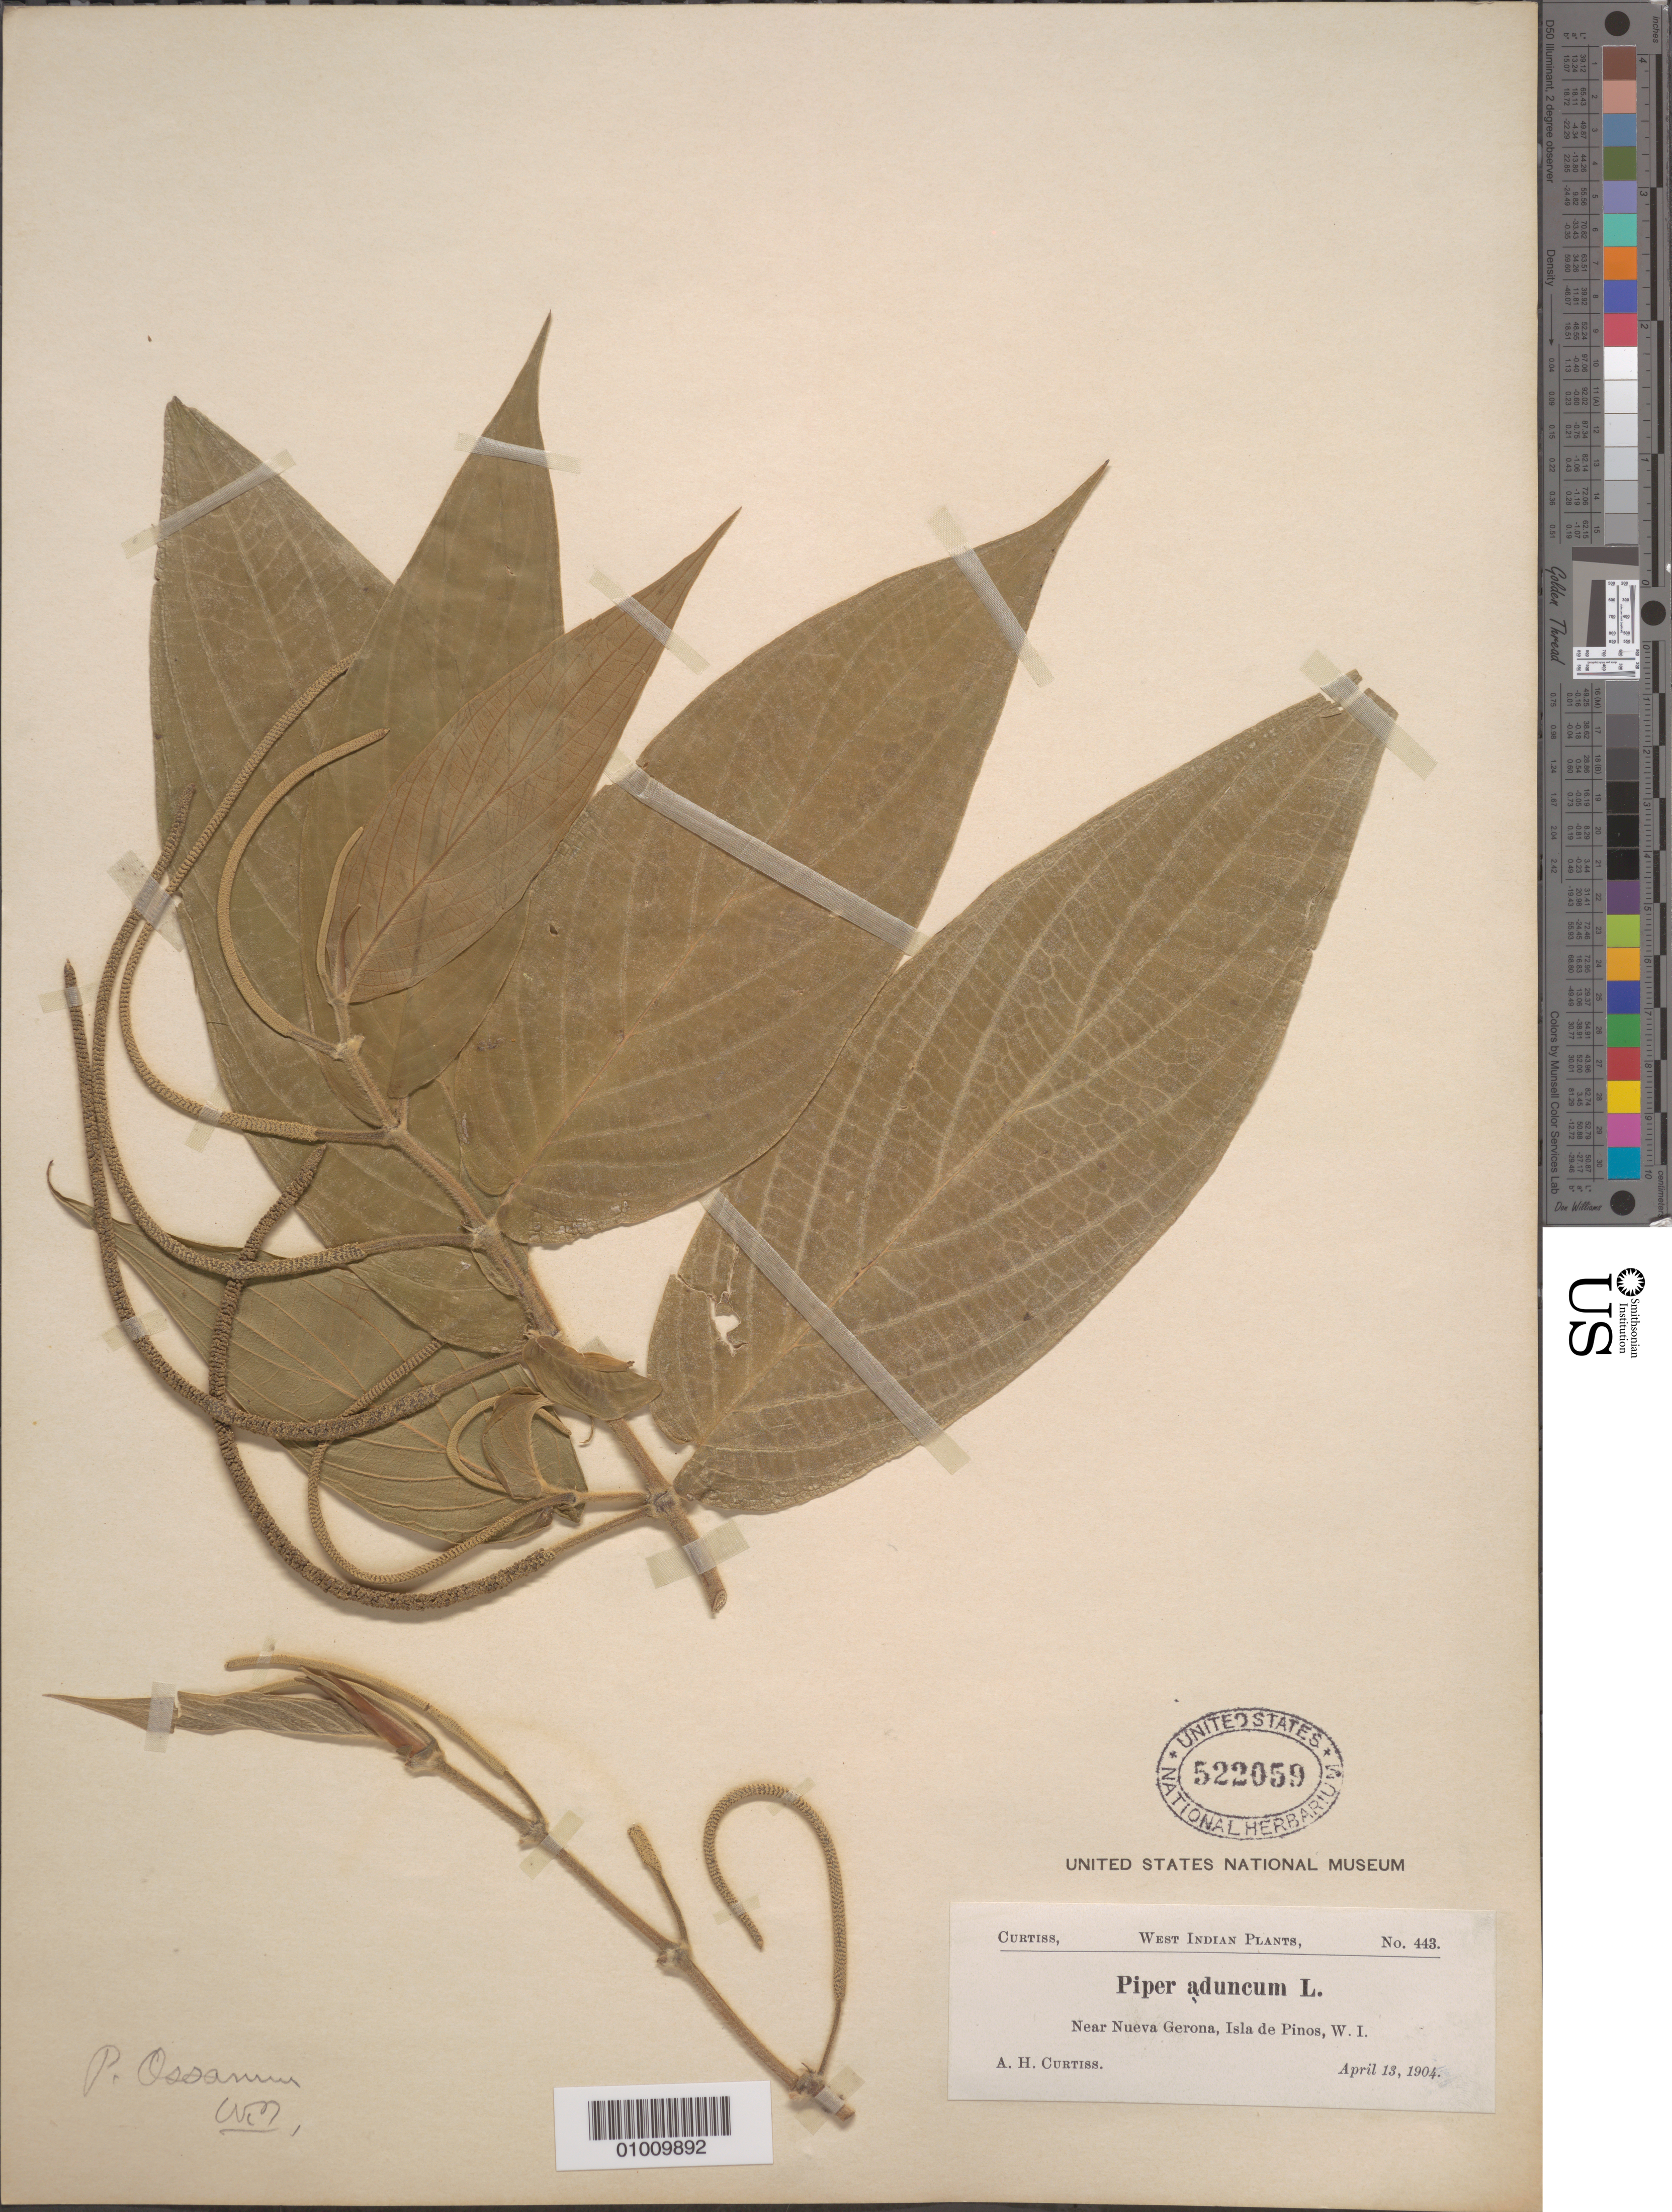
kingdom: Plantae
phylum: Tracheophyta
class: Magnoliopsida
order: Piperales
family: Piperaceae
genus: Piper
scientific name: Piper ossanum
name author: (C. DC.) Trel.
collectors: A. H. Curtiss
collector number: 443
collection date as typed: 13 Apr 1904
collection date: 1904-04-13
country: Cuba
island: Isla de la Juventud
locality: Isle of Pines, Near Nueva Gerona, Isla de Pinos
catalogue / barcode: US 522059